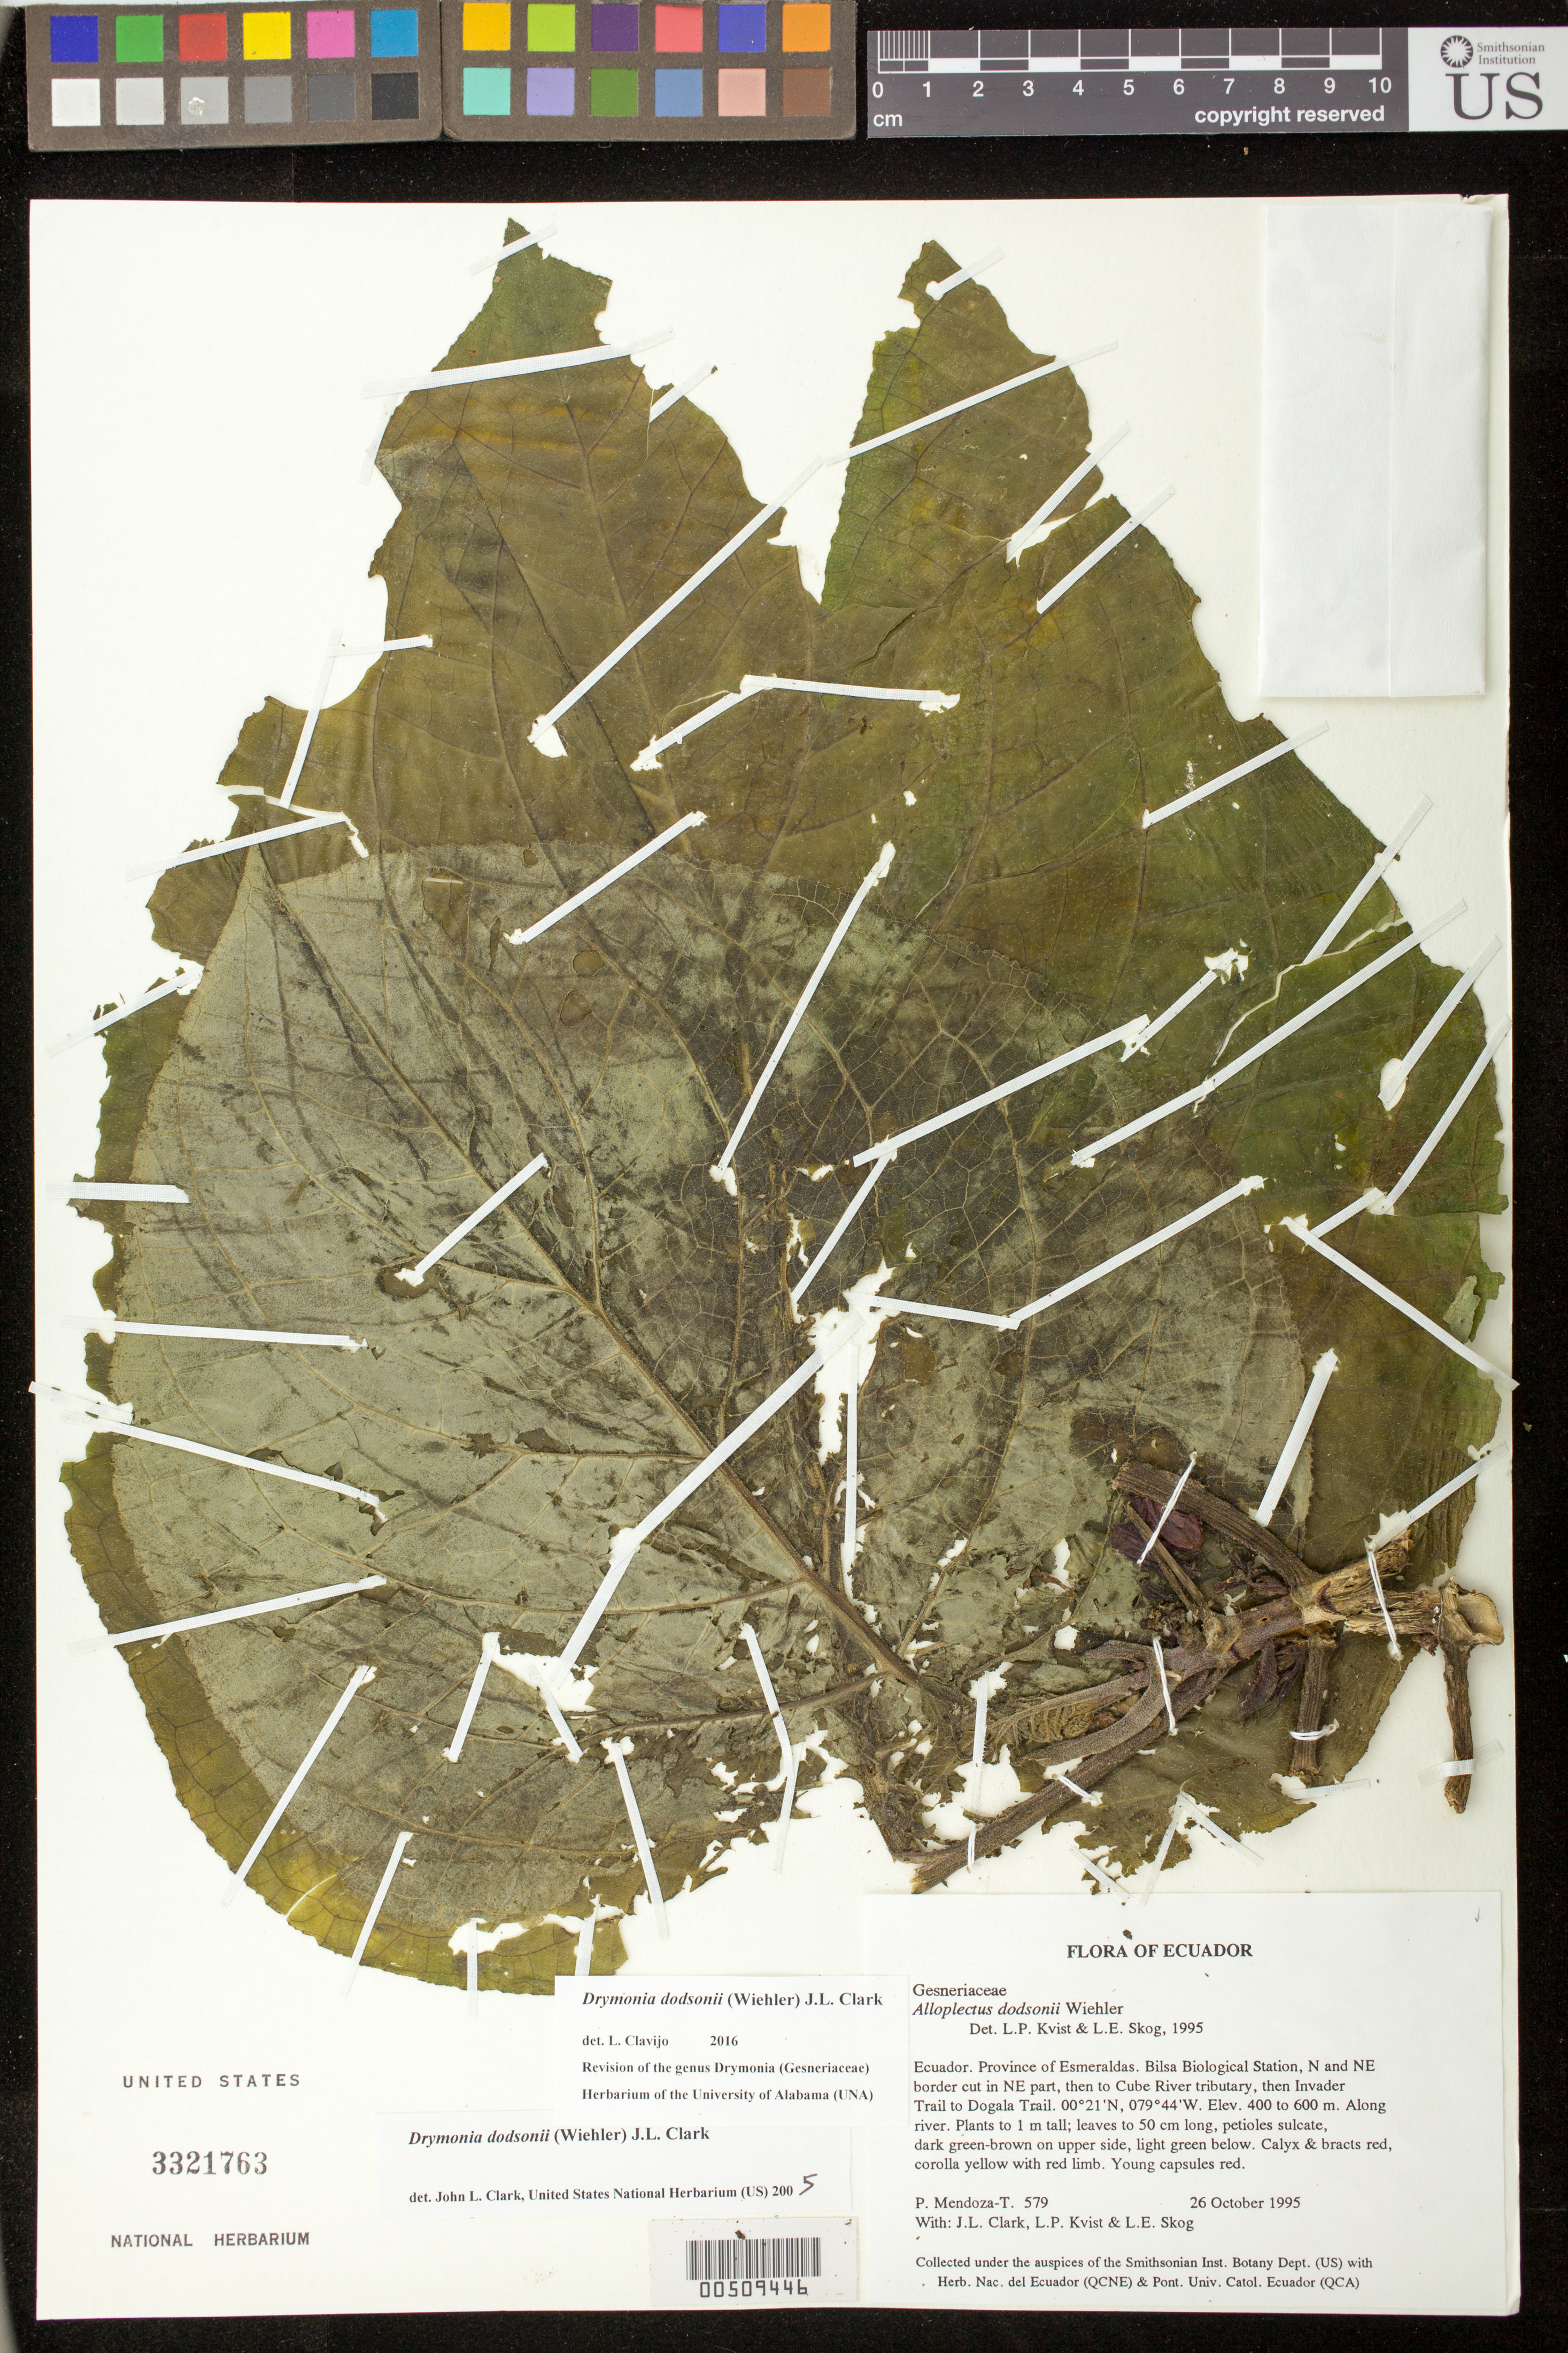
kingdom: Plantae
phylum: Tracheophyta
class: Magnoliopsida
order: Lamiales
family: Gesneriaceae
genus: Drymonia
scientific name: Drymonia dodsonii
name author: (Wiehler) J.L. Clark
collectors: P. Mendoza-T., J. L. Clark, L. P. Kvist & L. E. Skog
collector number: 579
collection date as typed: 26 Oct 1995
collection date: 1995-10-26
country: Ecuador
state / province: Esmeraldas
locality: Bilsa Biological Station, N and NE border cut in NE part, then to Cube River tributary, then Invader Trail to Dogala Trail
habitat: Along river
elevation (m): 400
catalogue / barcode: US 3321763